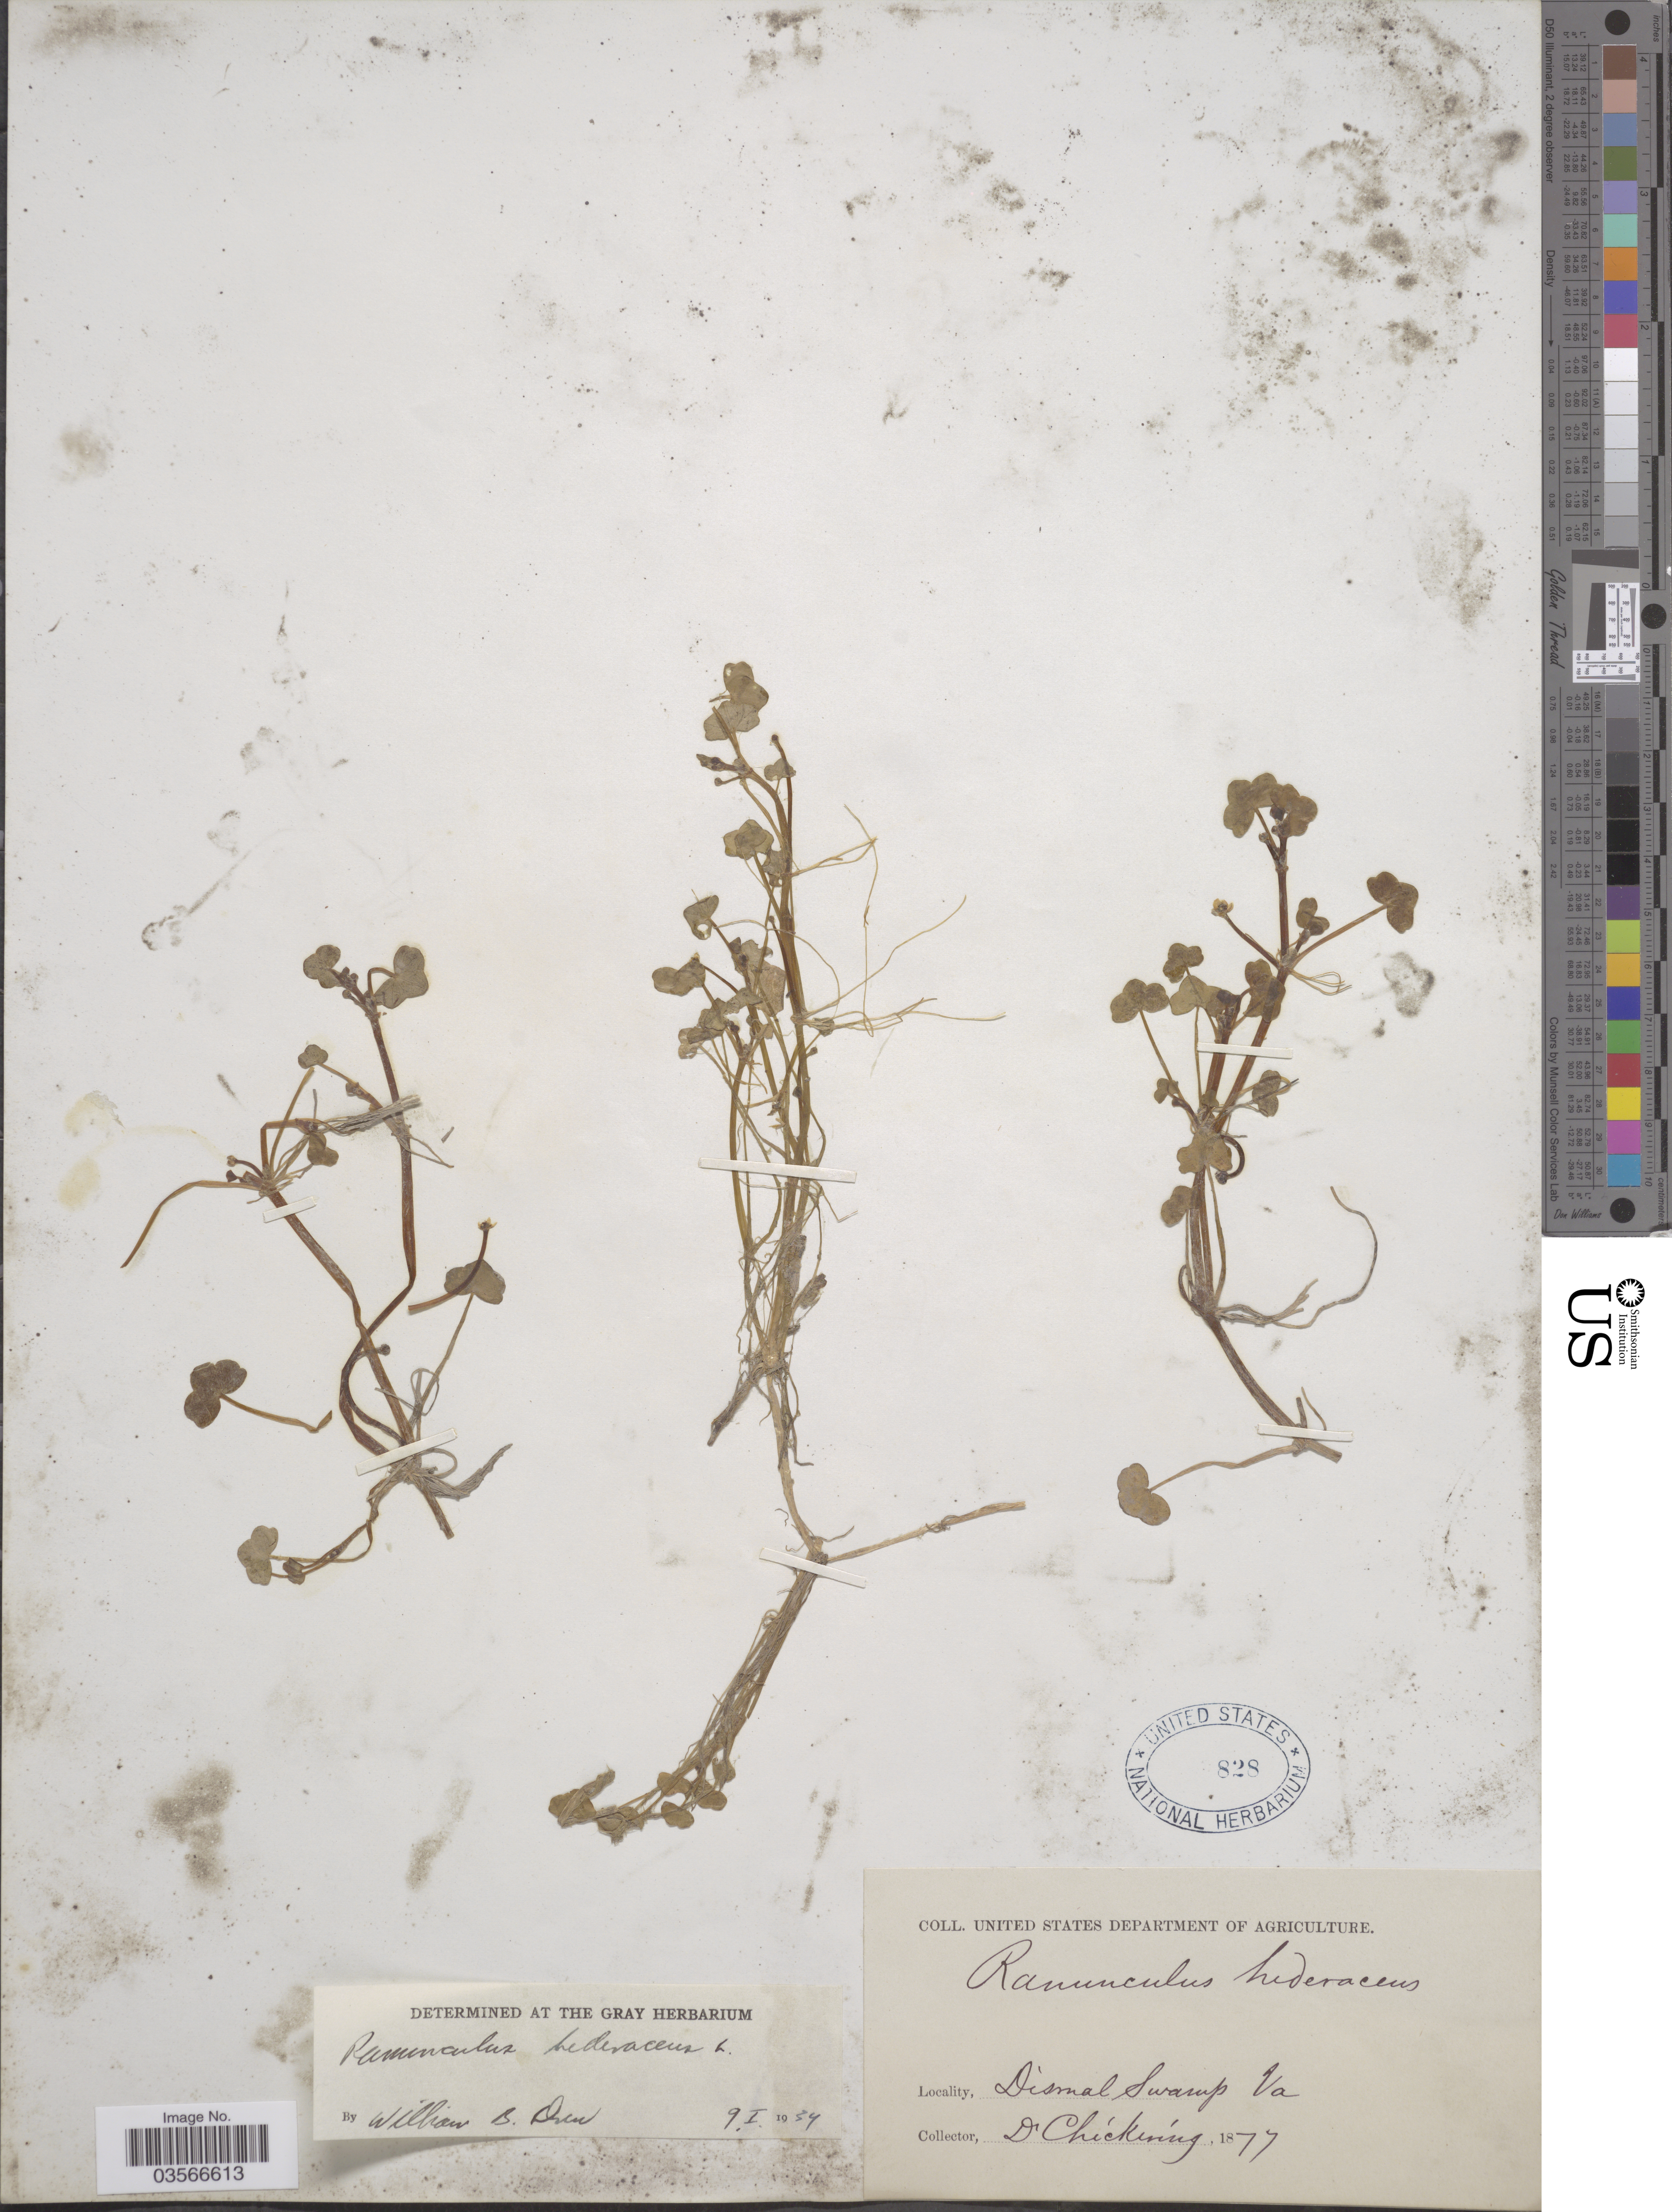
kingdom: Plantae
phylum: Tracheophyta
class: Magnoliopsida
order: Ranunculales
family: Ranunculaceae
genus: Ranunculus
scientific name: Ranunculus hederaceus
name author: L.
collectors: -. Chickering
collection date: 1877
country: United States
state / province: Virginia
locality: Dismal Swamp.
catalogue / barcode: US 828